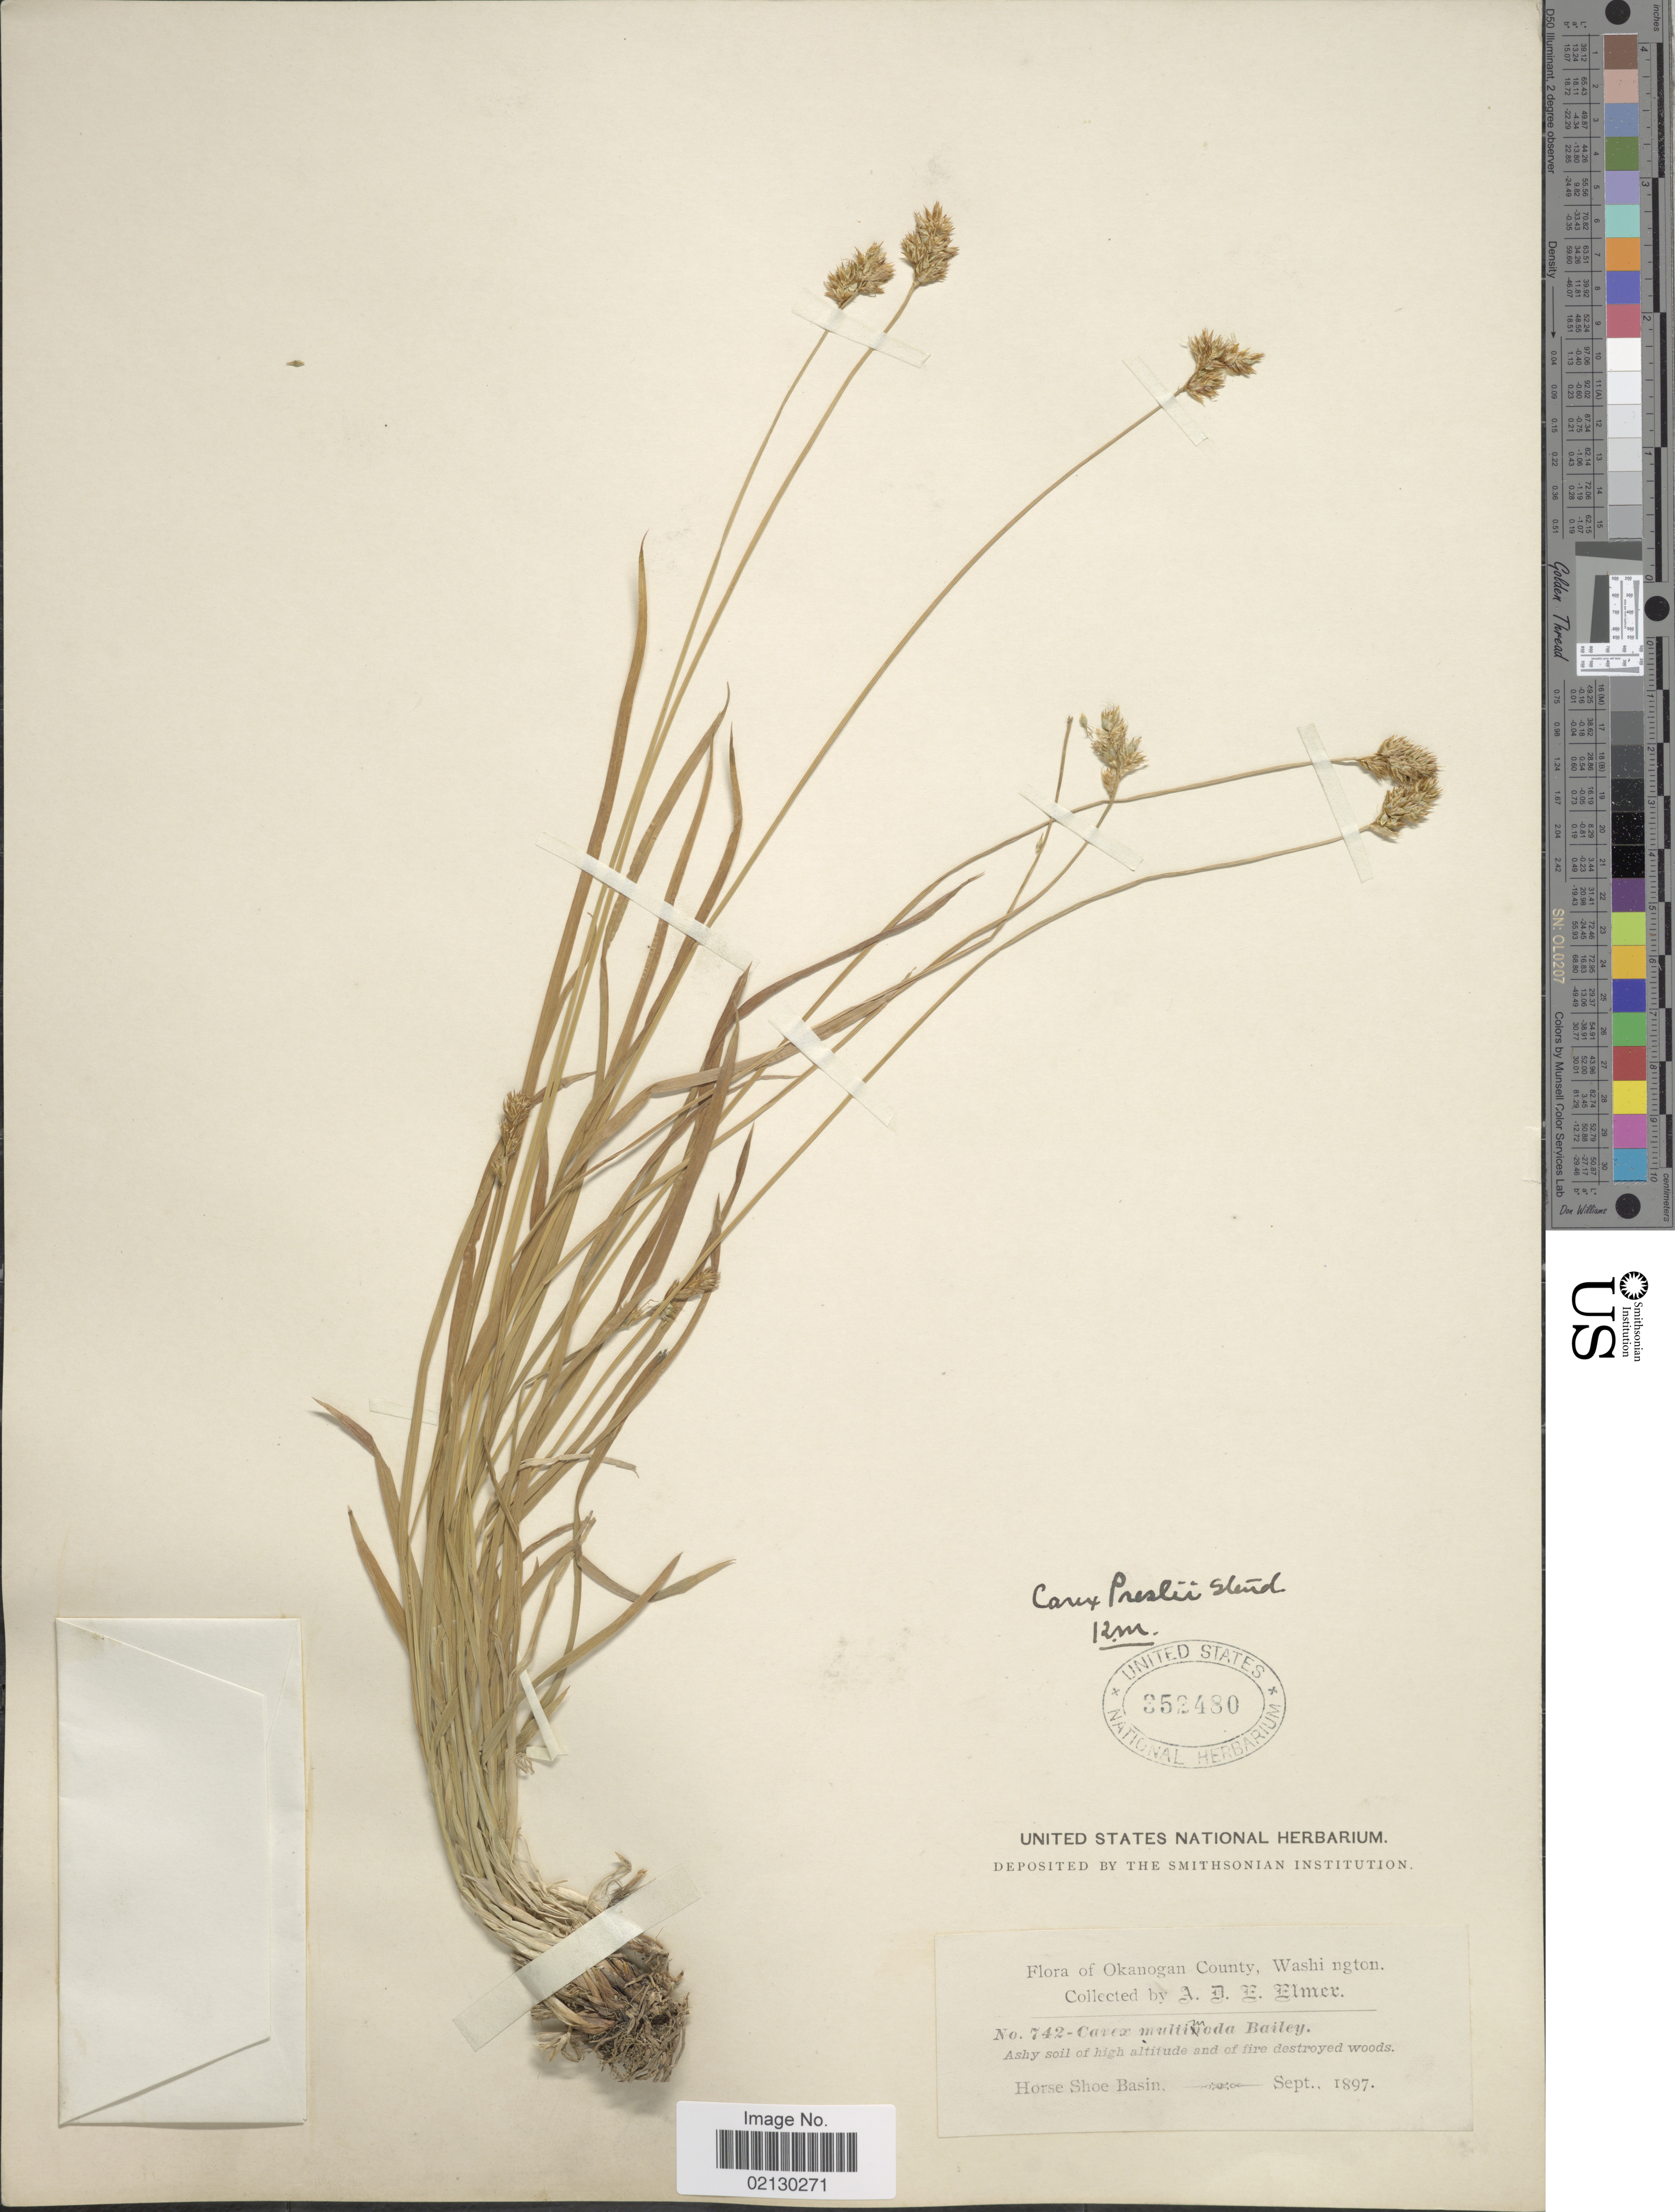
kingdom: Plantae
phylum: Tracheophyta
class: Liliopsida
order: Poales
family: Cyperaceae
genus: Carex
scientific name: Carex preslii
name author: Steud.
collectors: A. D. E. Elmer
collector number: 742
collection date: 1897-09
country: United States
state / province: Washington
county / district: Okanogan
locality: Okanogan County, Horse Shoe Basin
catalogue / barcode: US 352480